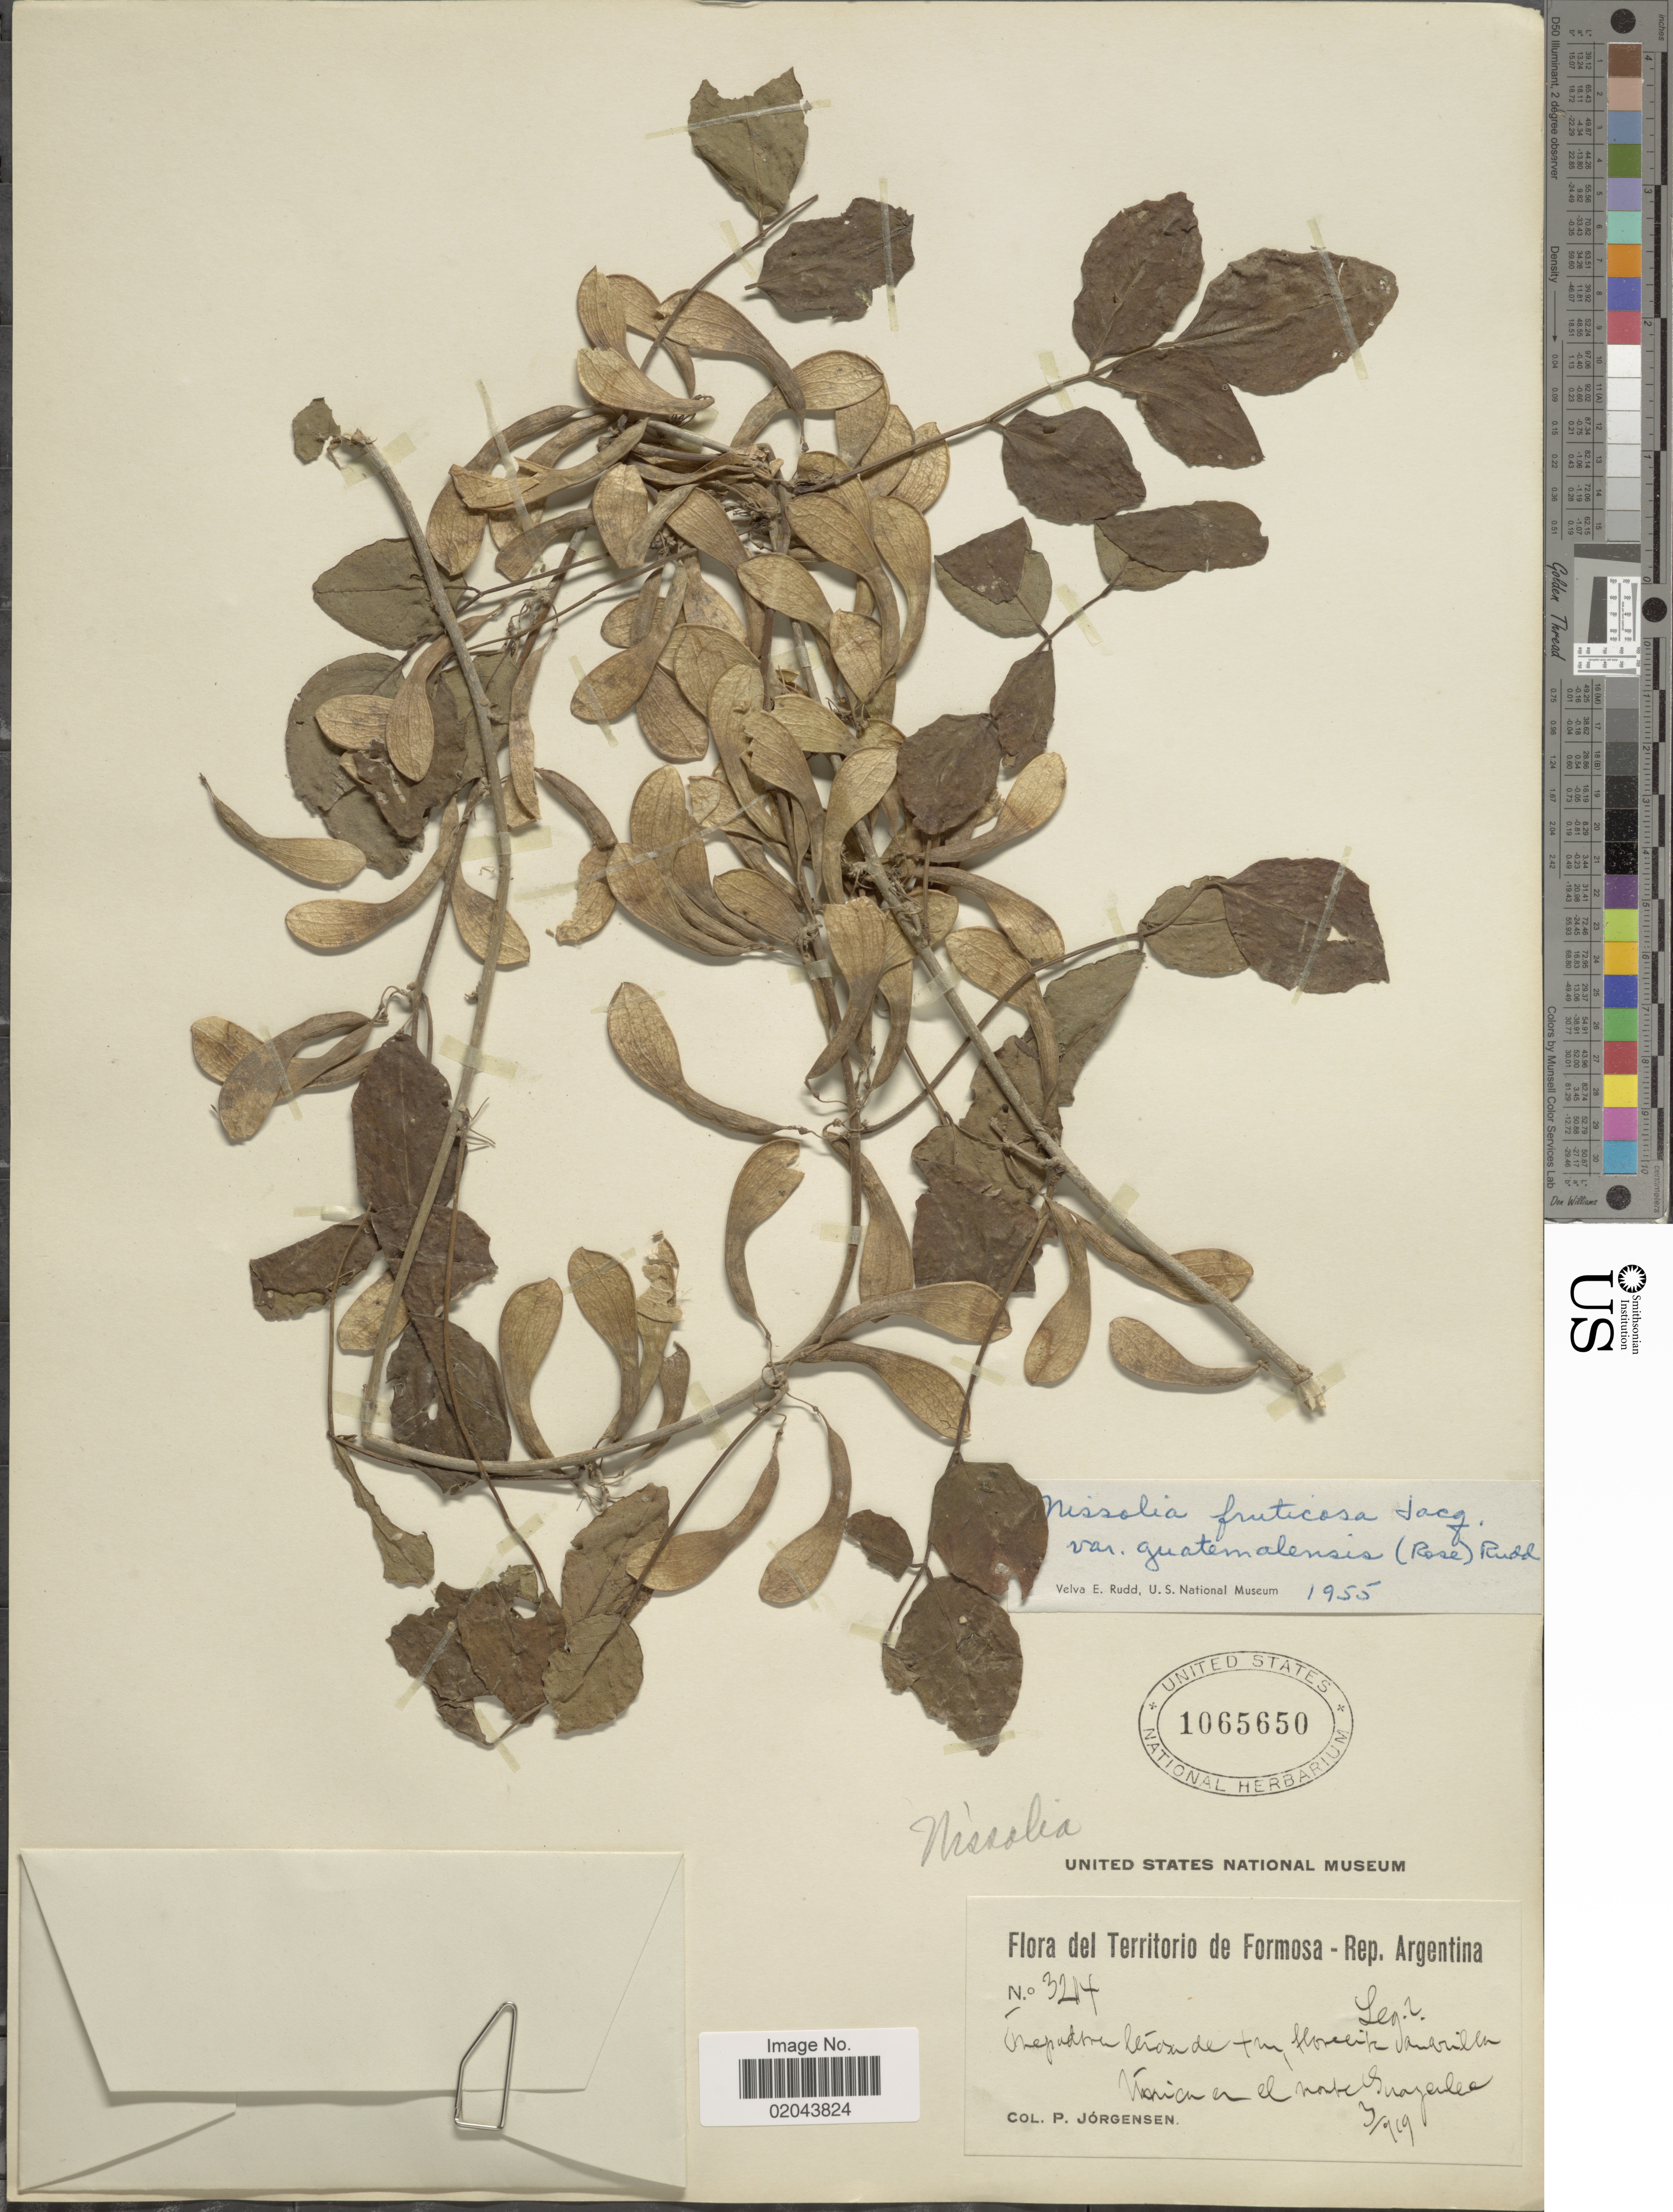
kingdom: Plantae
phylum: Tracheophyta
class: Magnoliopsida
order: Fabales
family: Fabaceae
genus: Nissolia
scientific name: Nissolia fruticosa var. guatemalensis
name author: (Rose) Rudd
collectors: P. Jörgensen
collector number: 3204*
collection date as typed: Transcribed d/m/y: 3/7/19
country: Argentina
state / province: Formosa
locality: Territorio de Formosa, en el monte Guaycolec.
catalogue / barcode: US 1065650